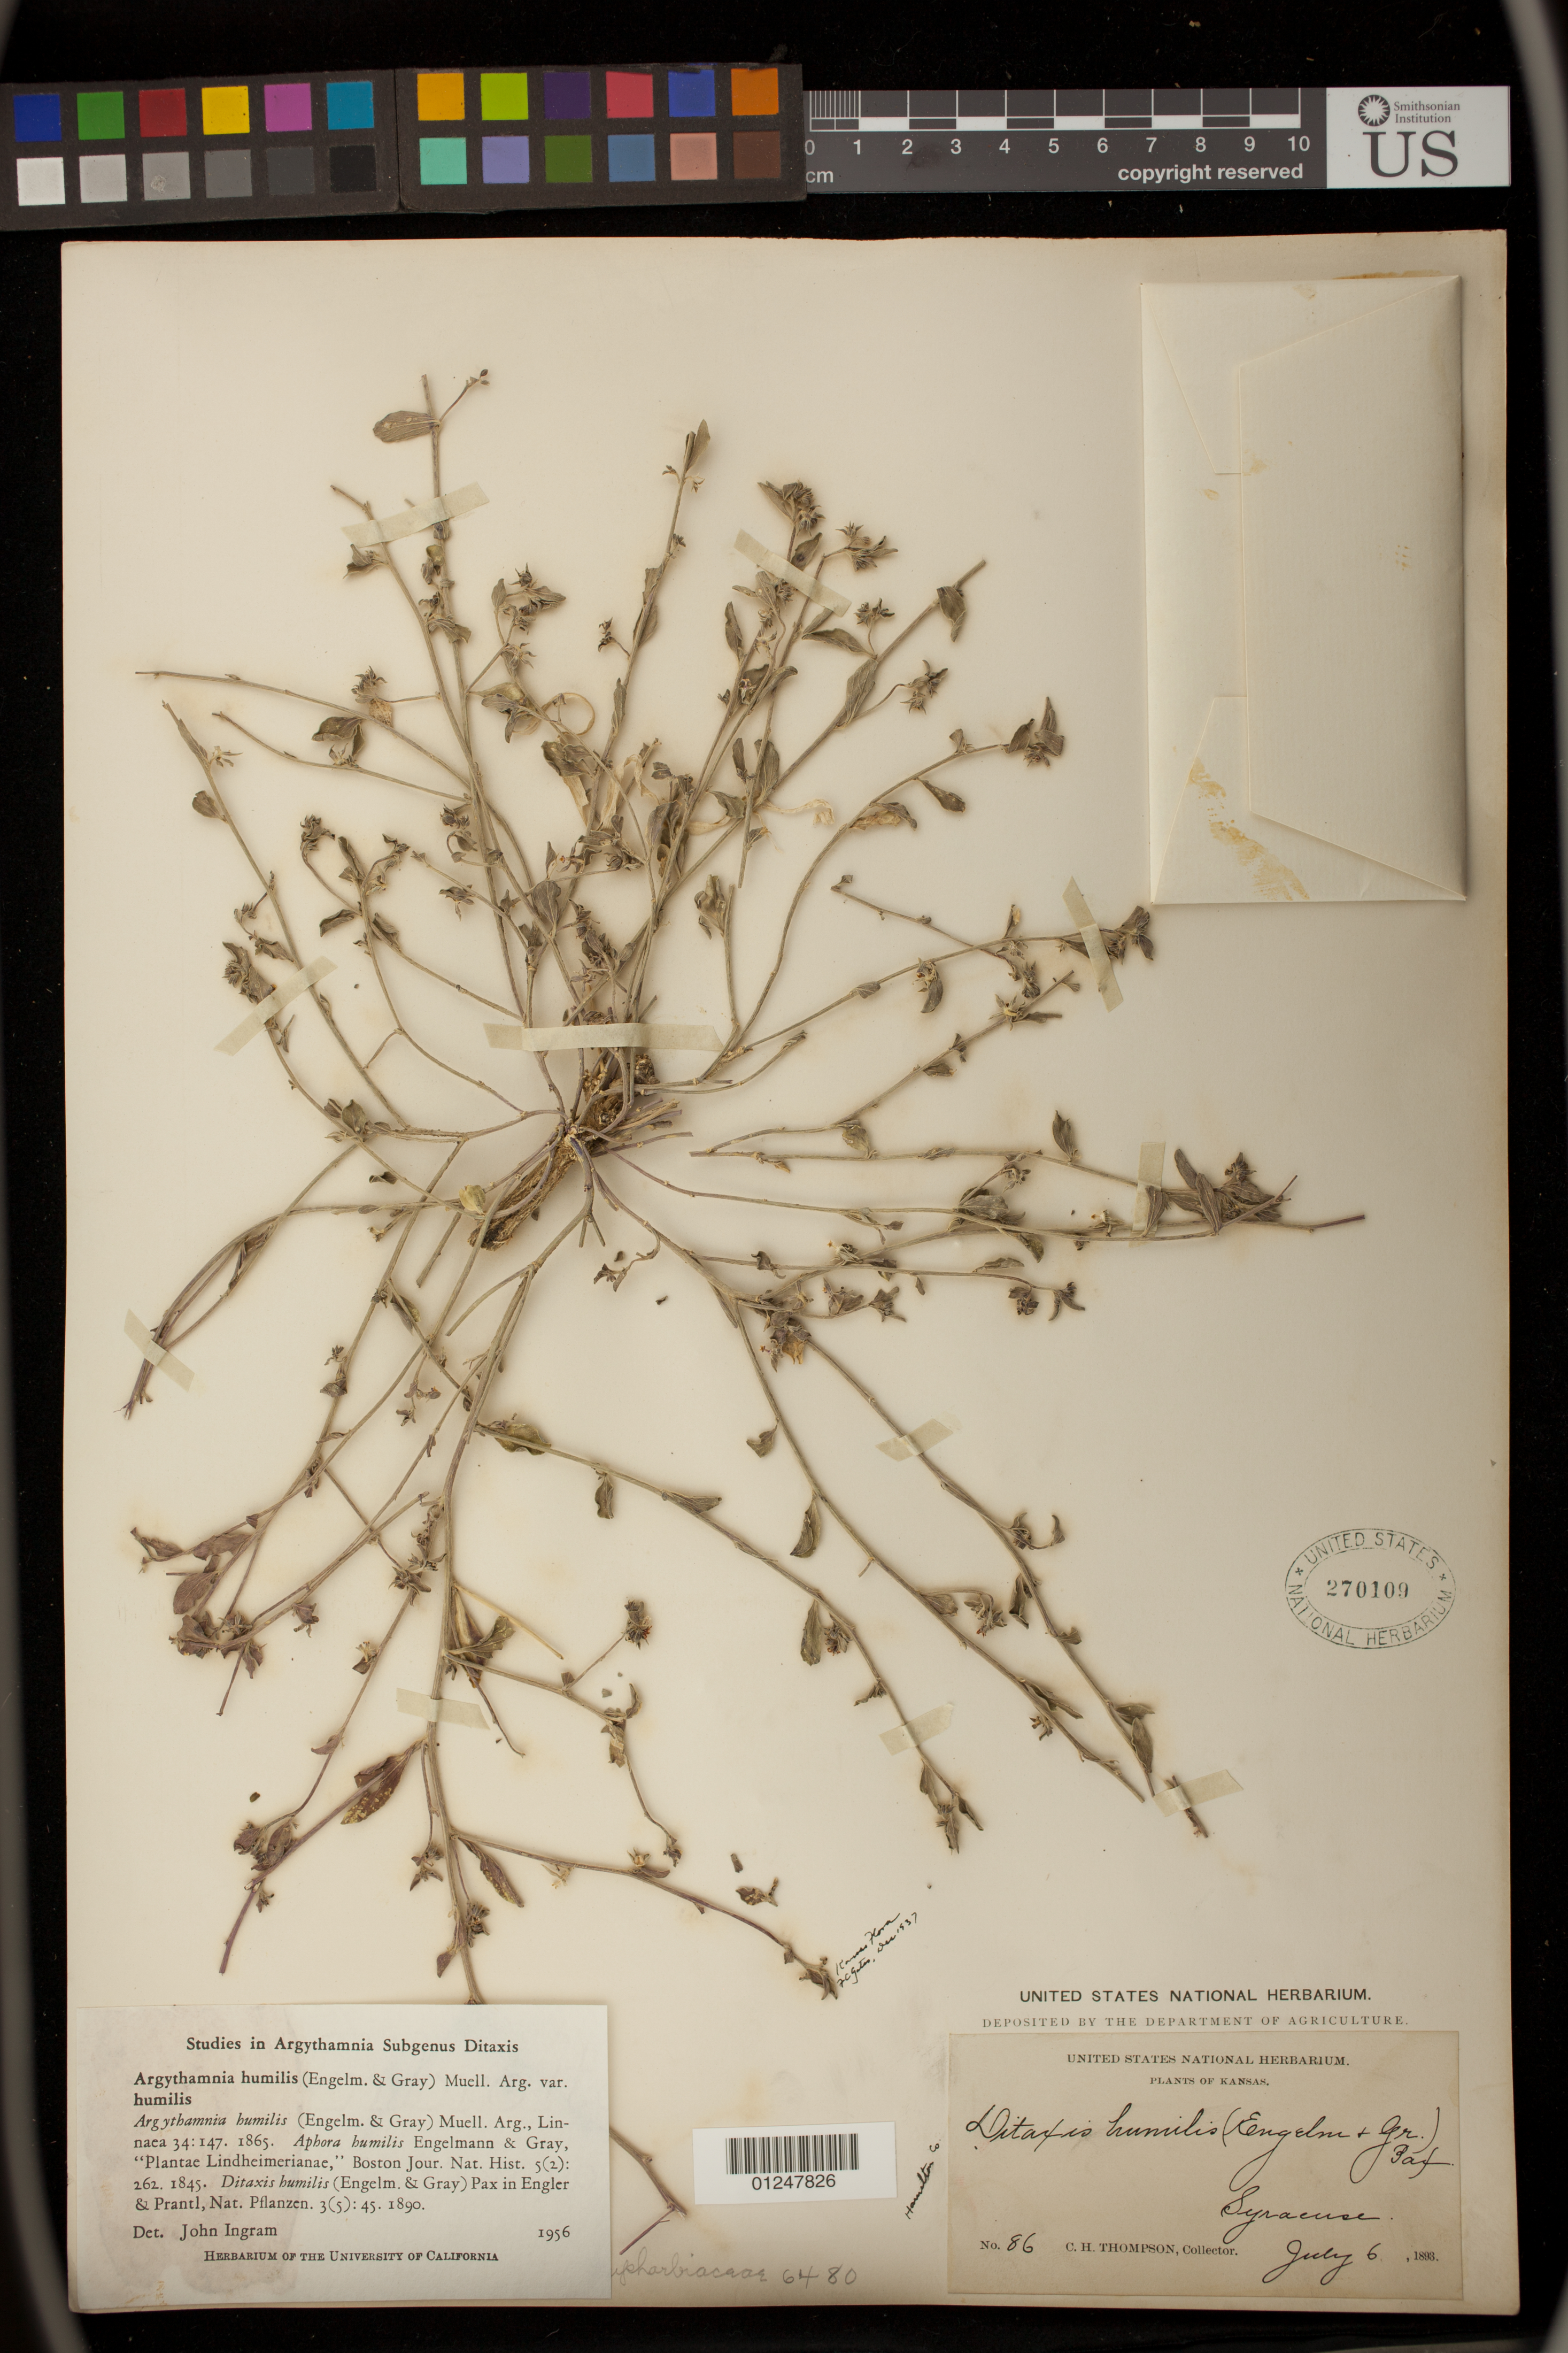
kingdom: Plantae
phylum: Tracheophyta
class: Magnoliopsida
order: Malpighiales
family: Euphorbiaceae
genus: Argythamnia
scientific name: Argythamnia humilis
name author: (Engelm. & A. Gray) Müll. Arg.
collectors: C. H. Thompson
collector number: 86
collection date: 1893-07-06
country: United States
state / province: Kansas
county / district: Hamilton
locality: Syracuse.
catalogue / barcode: US 270109